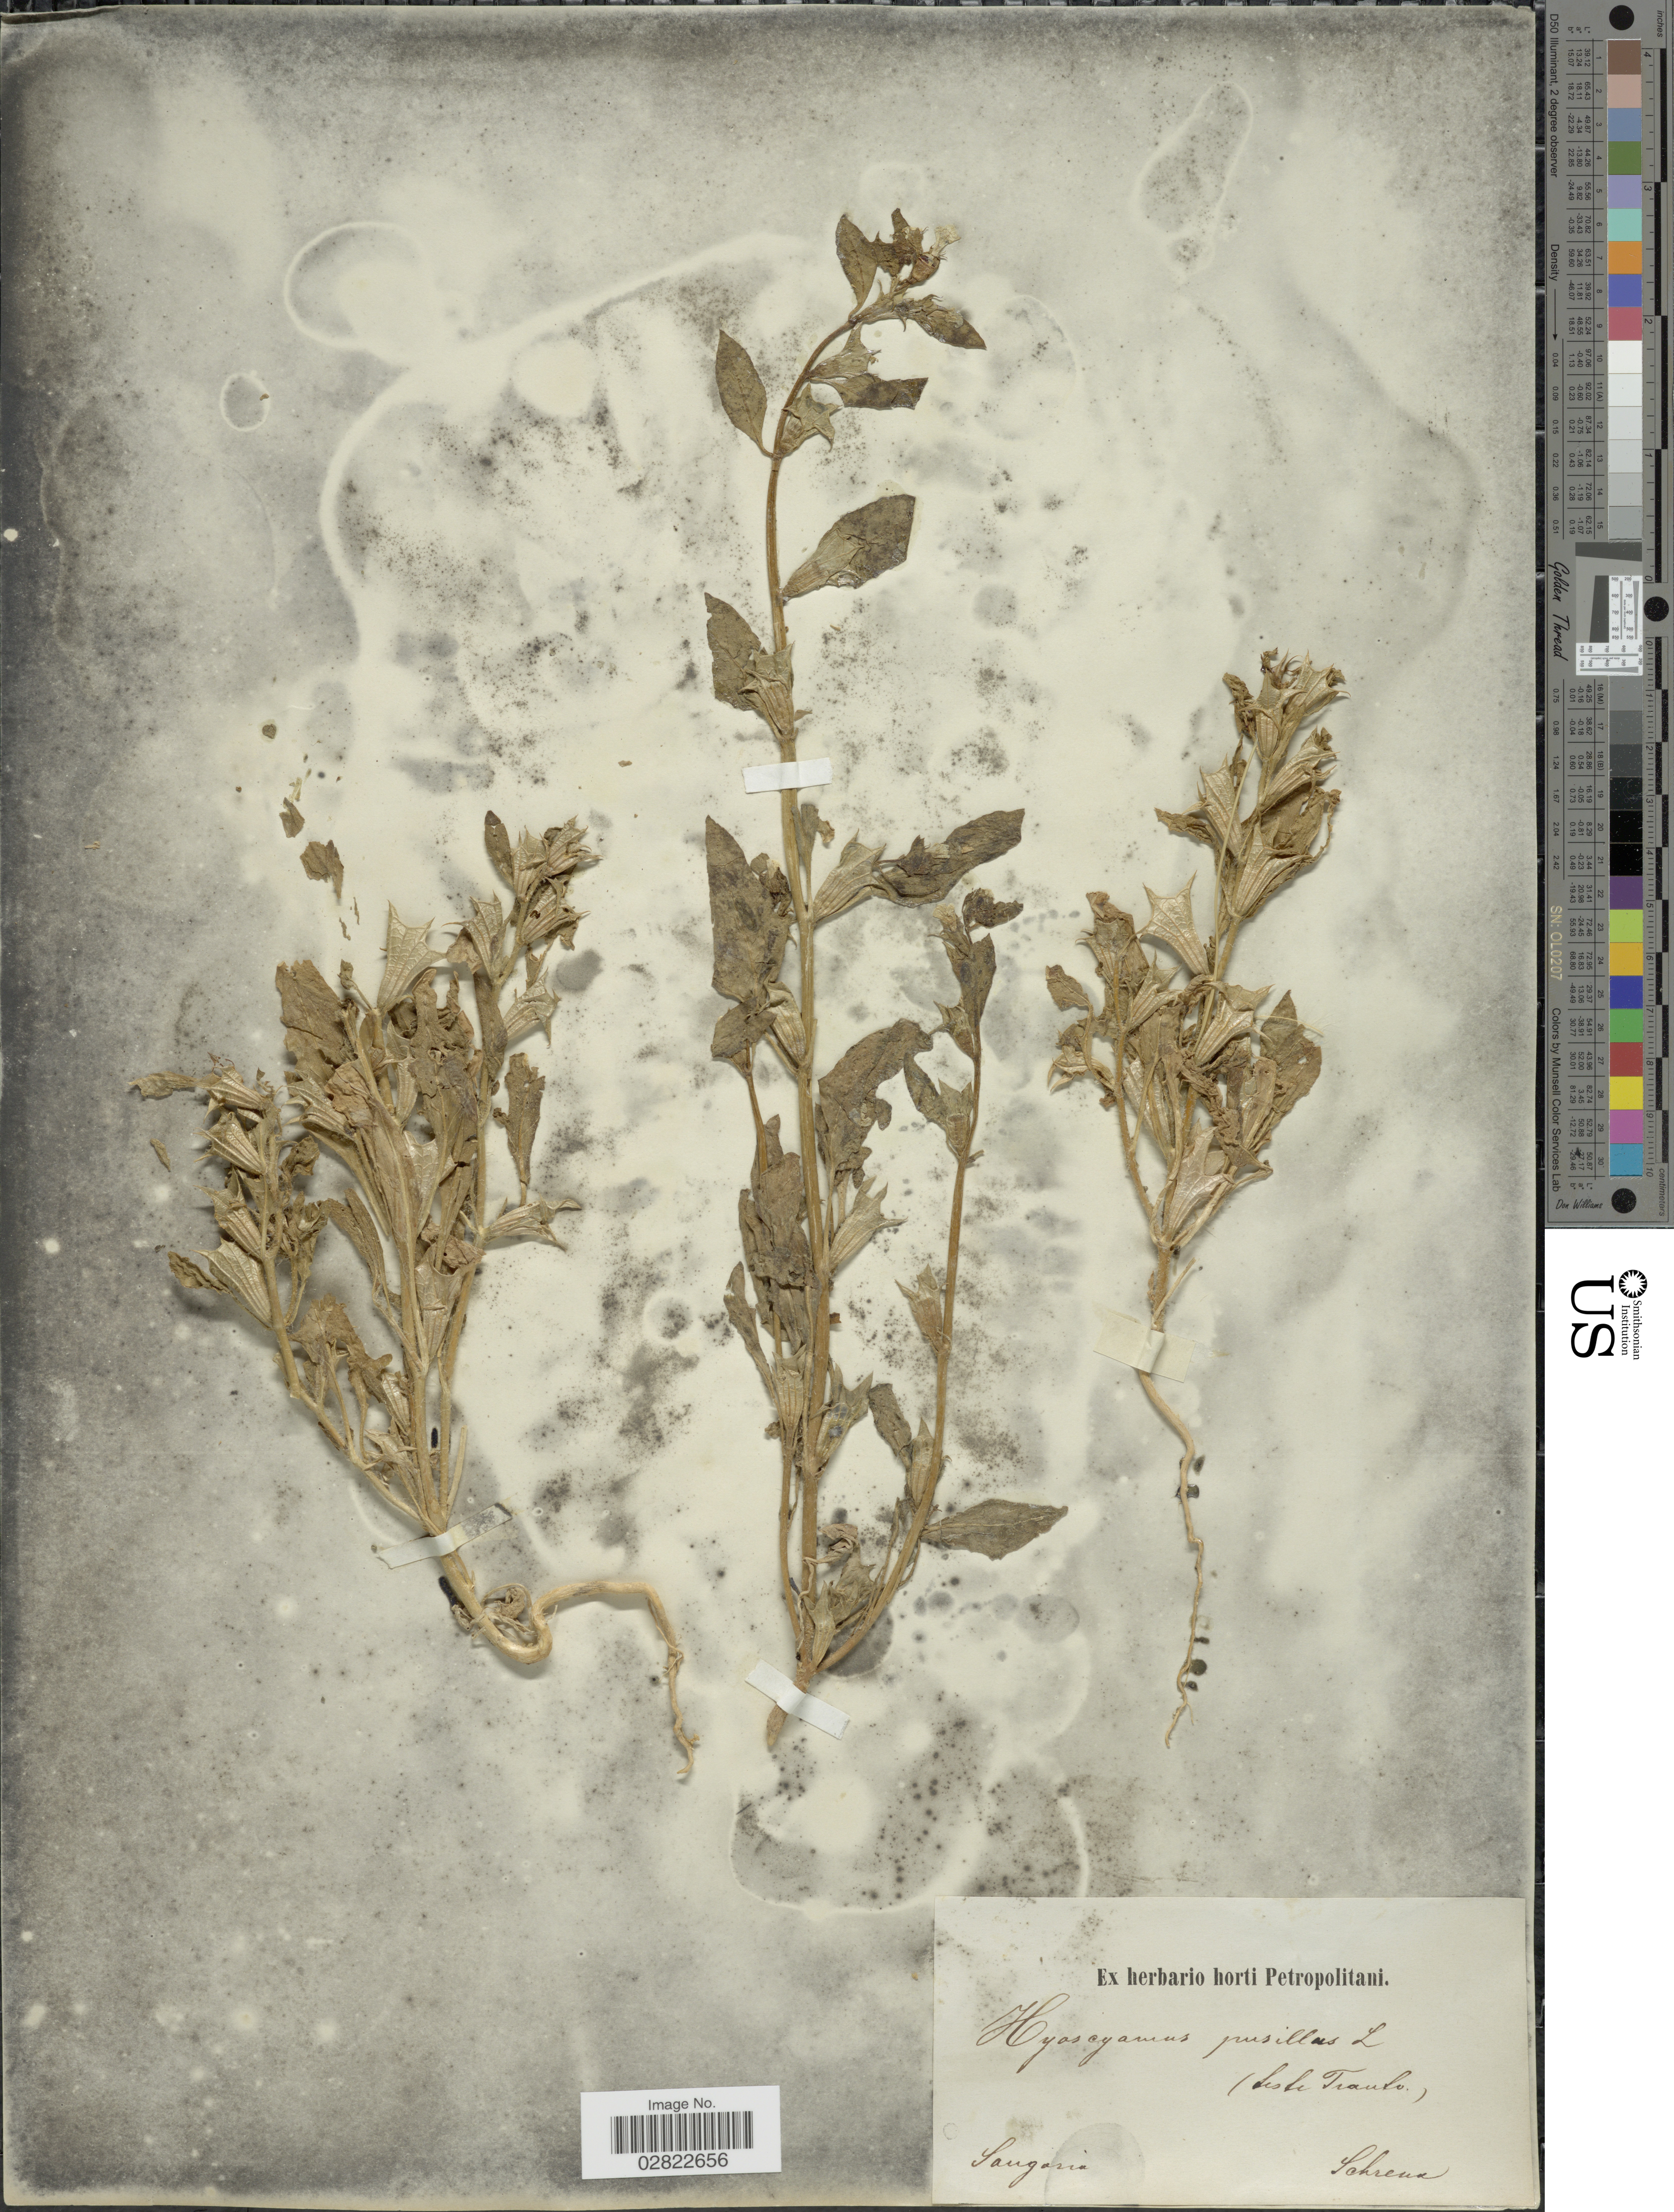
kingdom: Plantae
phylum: Tracheophyta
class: Magnoliopsida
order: Solanales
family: Solanaceae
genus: Hyoscyamus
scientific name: Hyoscyamus pusillus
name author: L.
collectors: A.G. Schrenk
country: Kazakhstan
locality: Songoria.